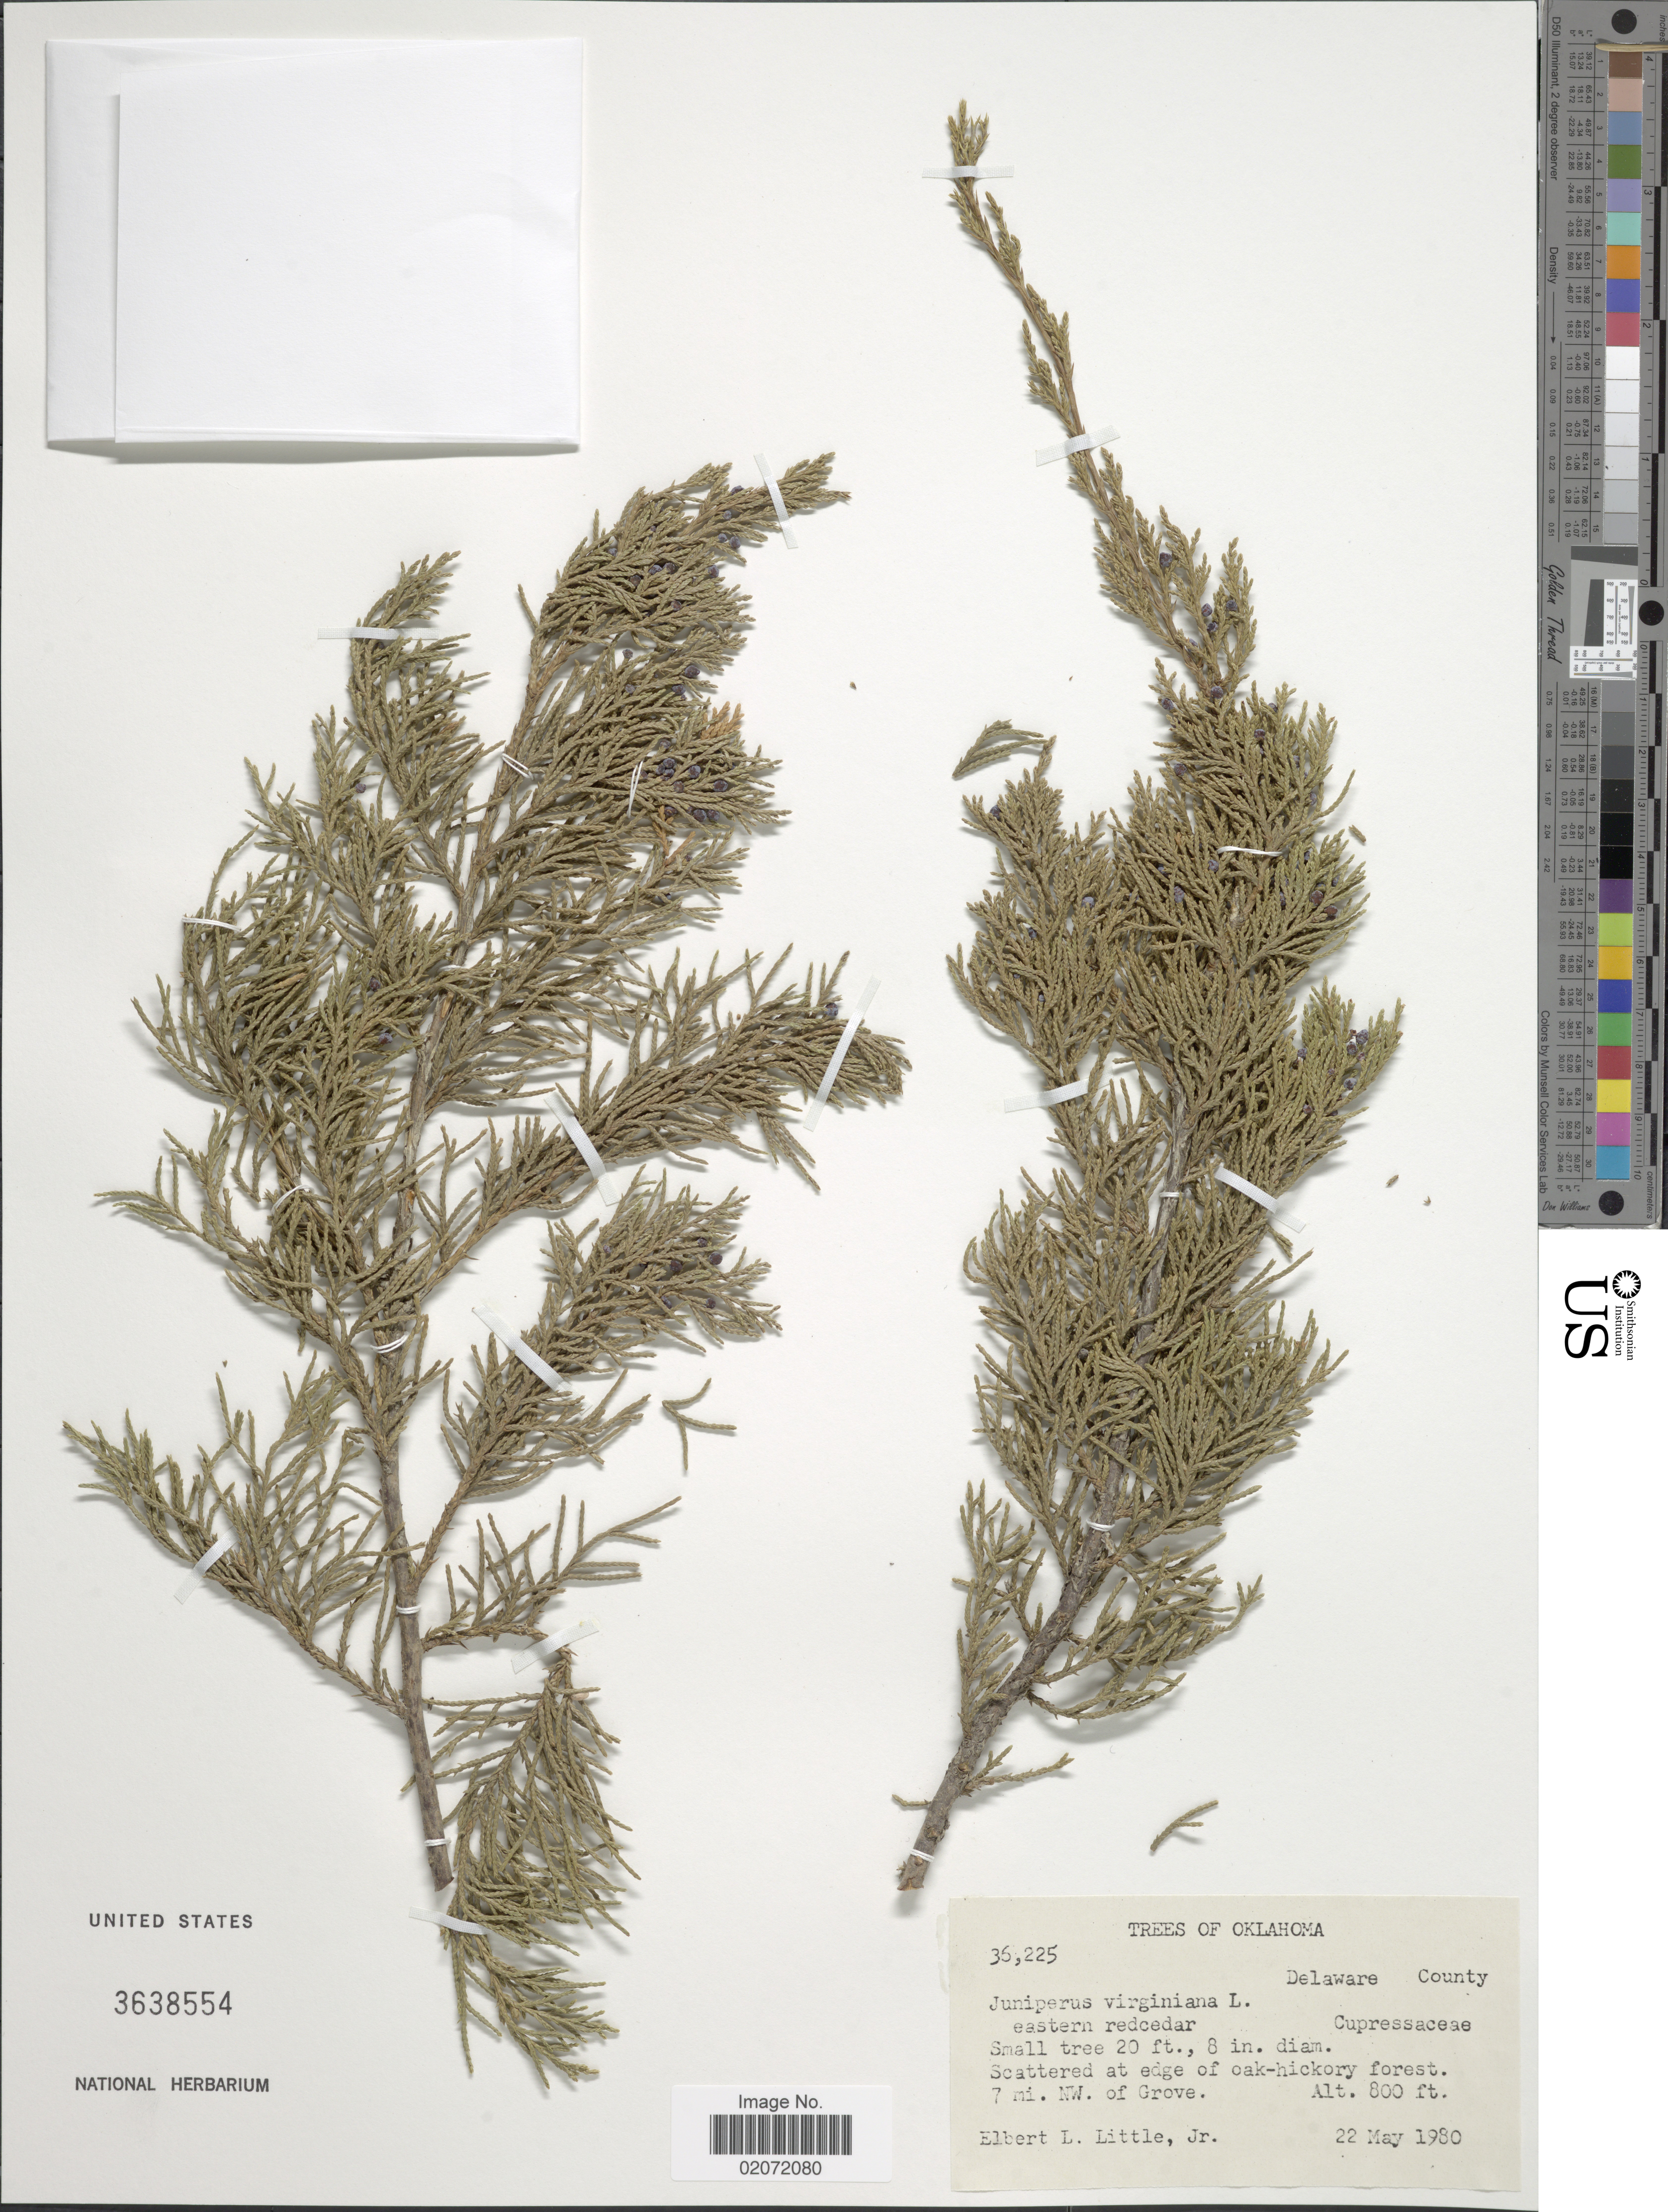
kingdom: Plantae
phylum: Tracheophyta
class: Pinopsida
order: Pinales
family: Cupressaceae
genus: Juniperus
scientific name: Juniperus virginiana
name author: L.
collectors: E. L. Little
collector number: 36225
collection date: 1980-05-22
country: United States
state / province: Oklahoma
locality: Delaware County, 7 mi. NW. of Grove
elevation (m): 244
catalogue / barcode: US 3638554